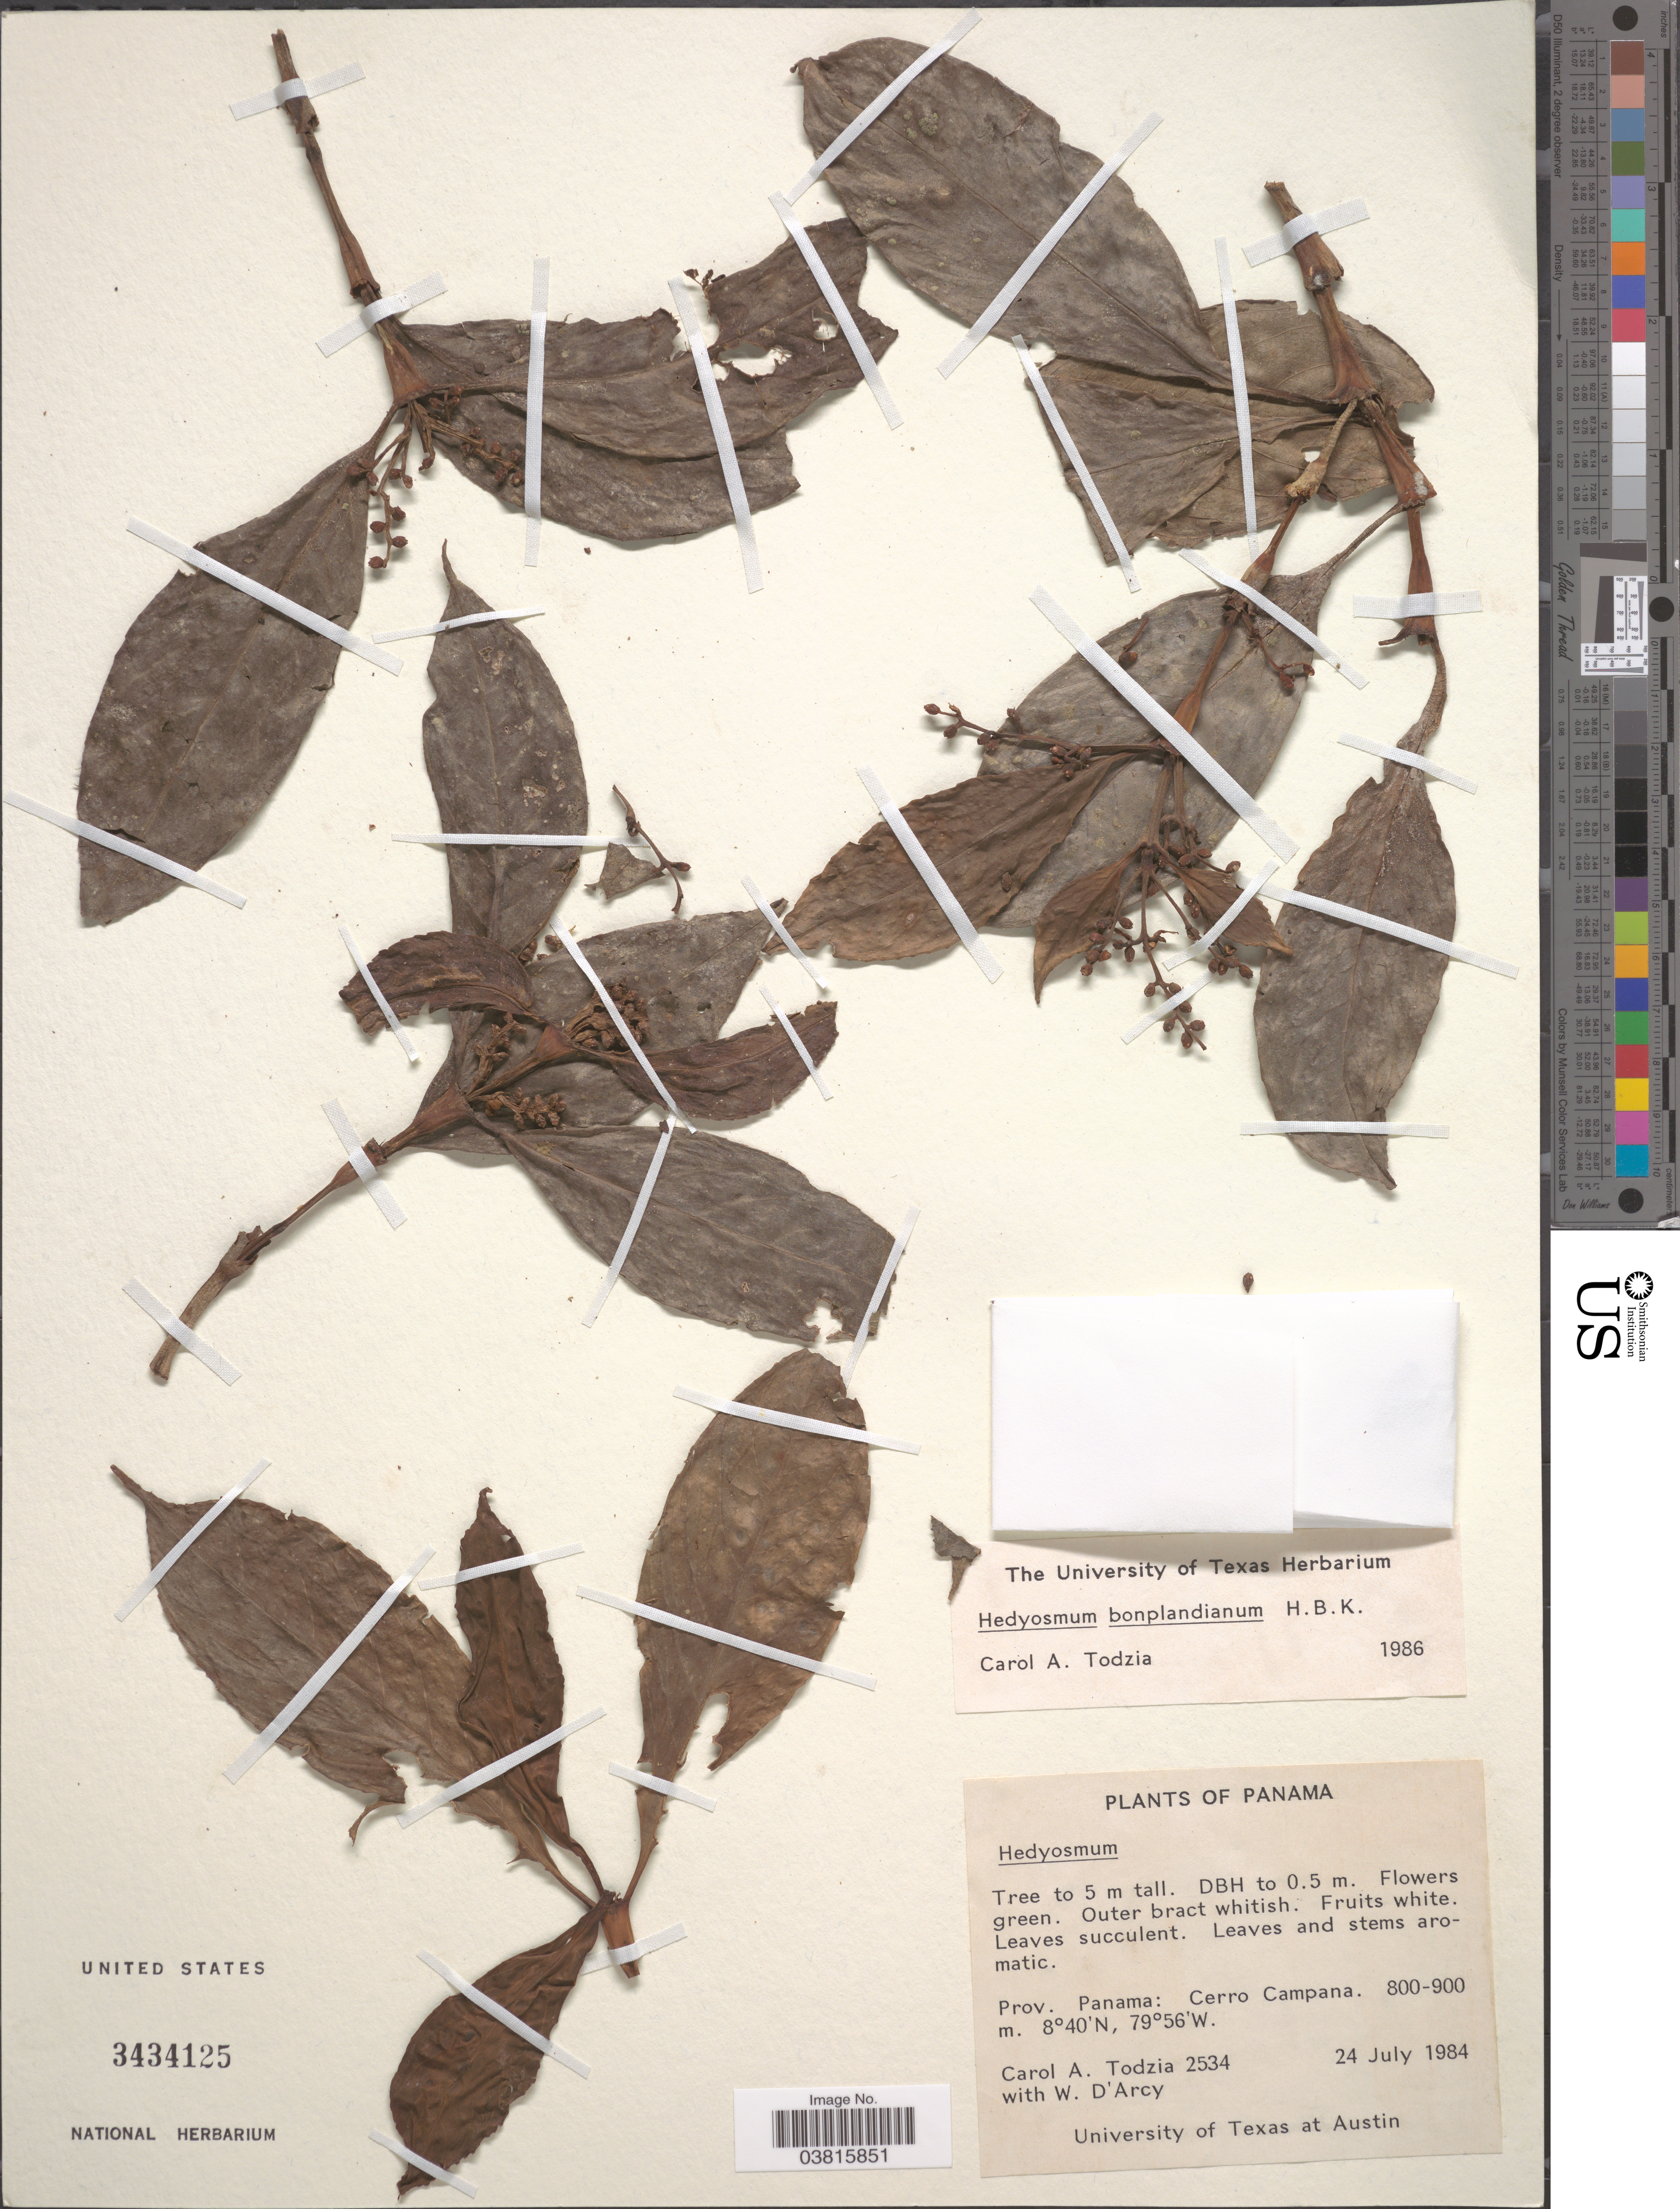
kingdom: Plantae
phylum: Tracheophyta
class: Magnoliopsida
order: Chloranthales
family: Chloranthaceae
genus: Hedyosmum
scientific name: Hedyosmum bonplandianum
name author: Kunth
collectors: C. A. Todzia & W. G. D'Arcy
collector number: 2534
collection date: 1984-07-24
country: Panama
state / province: Panamá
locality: Cerro Campana.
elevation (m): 800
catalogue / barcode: US 3434125